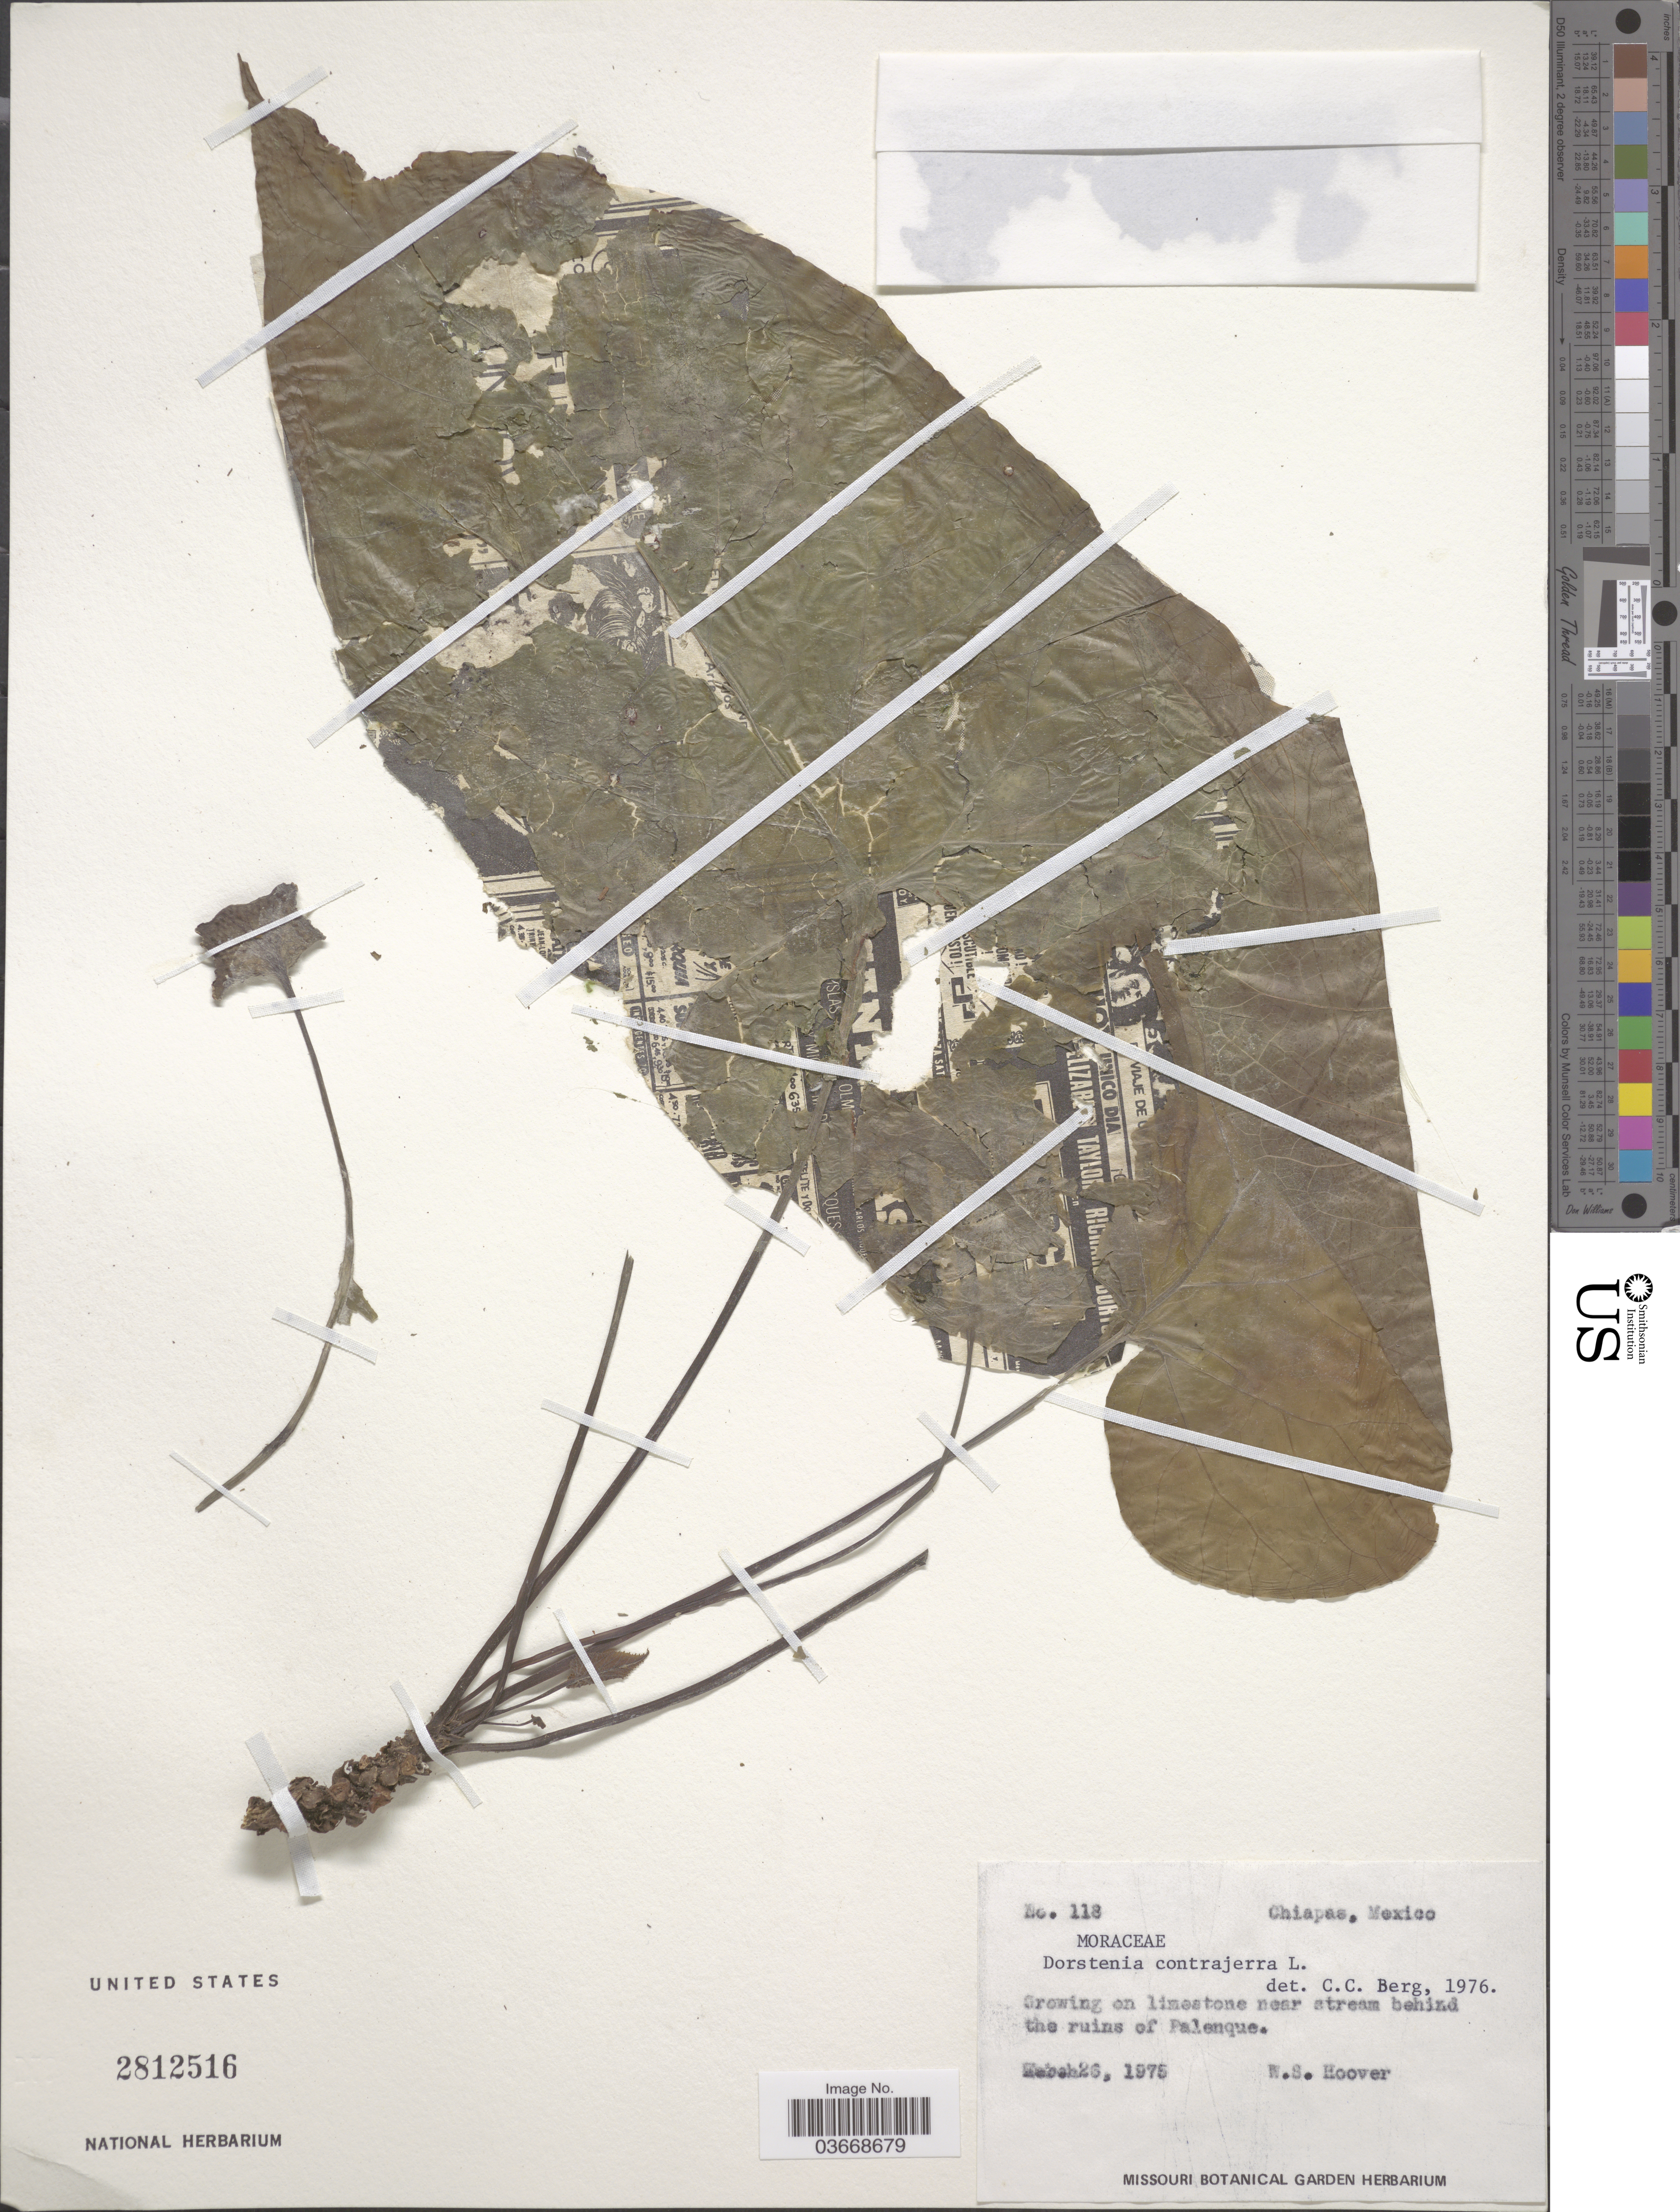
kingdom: Plantae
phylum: Tracheophyta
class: Magnoliopsida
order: Rosales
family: Moraceae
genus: Dorstenia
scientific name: Dorstenia contrajerva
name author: L.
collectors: W. S. Hoover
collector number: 118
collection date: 1975-02-26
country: Mexico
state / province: Chiapas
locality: Growing on limestone near stream behind the ruins of Palenque.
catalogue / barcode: US 2812516